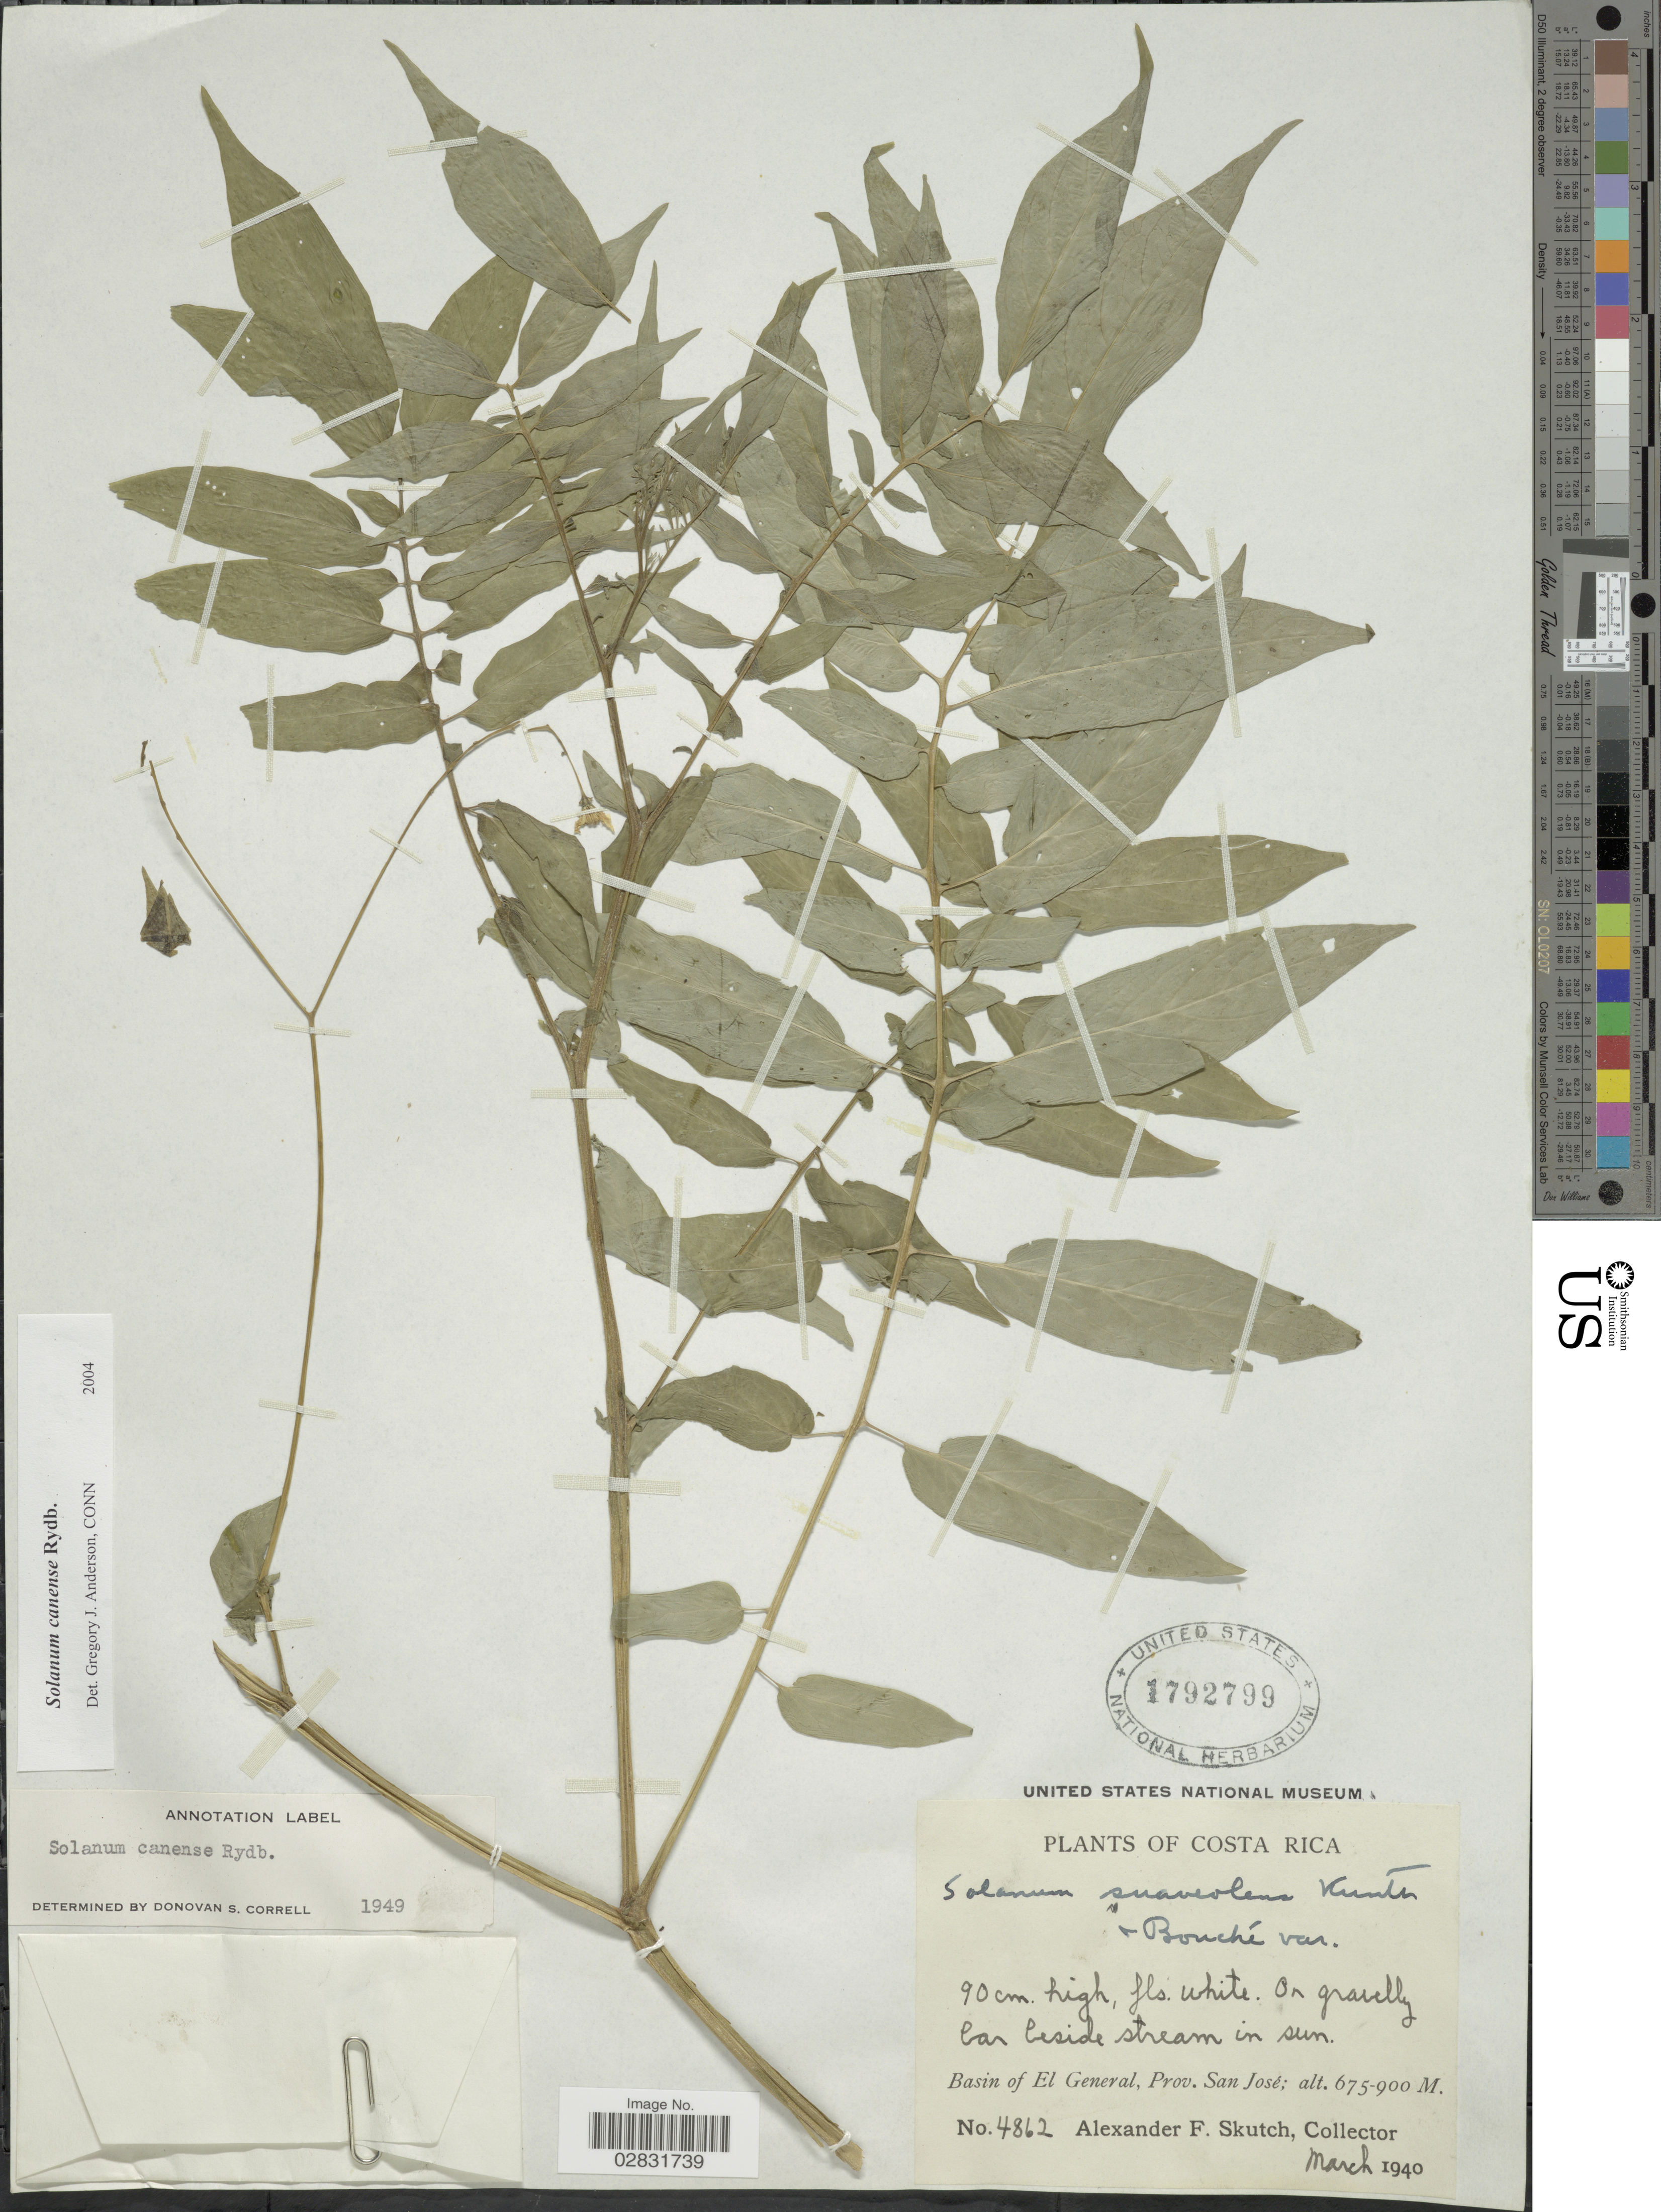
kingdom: Plantae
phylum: Tracheophyta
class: Magnoliopsida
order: Solanales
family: Solanaceae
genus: Solanum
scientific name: Solanum canense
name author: Rydb.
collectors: A. F. Skutch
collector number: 4862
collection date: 1940-03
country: Costa Rica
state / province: San José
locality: Basin of El General.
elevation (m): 675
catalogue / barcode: US 1792799